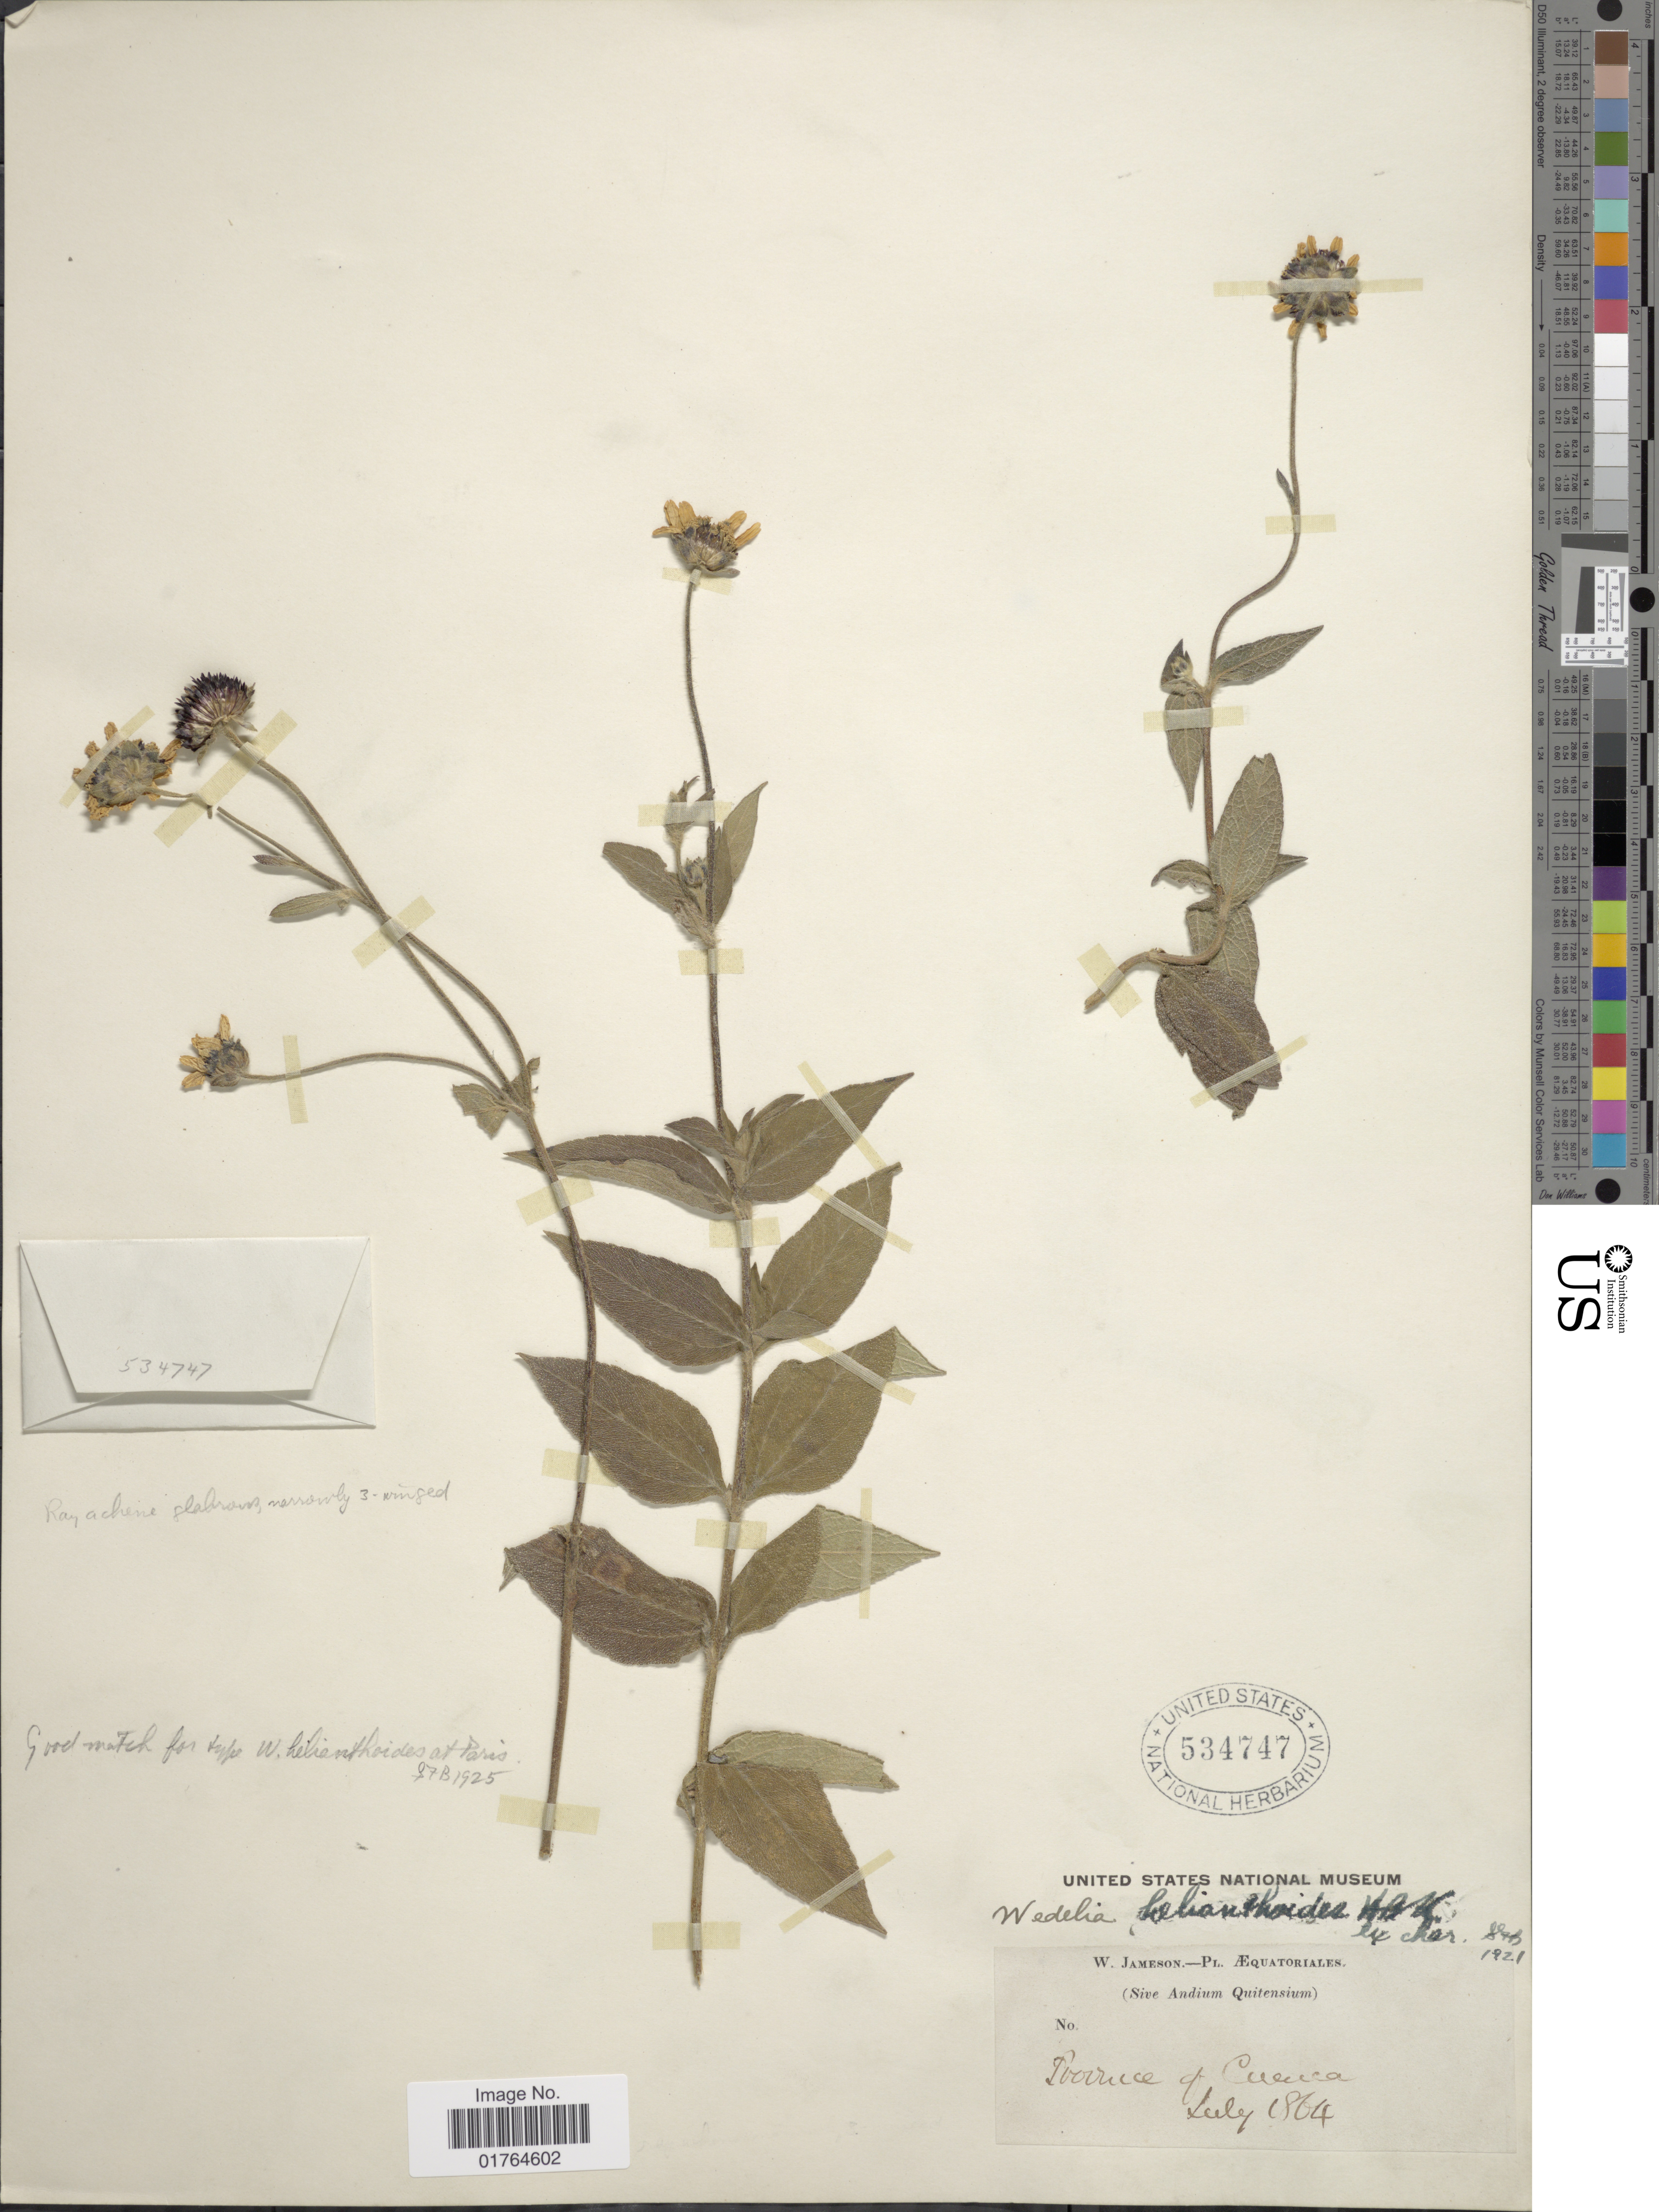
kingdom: Plantae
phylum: Tracheophyta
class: Magnoliopsida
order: Asterales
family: Asteraceae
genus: Wedelia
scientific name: Wedelia helianthoides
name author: Kunth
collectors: W. Jameson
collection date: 1864-07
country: Ecuador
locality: Province of Cuenca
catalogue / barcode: US 534747